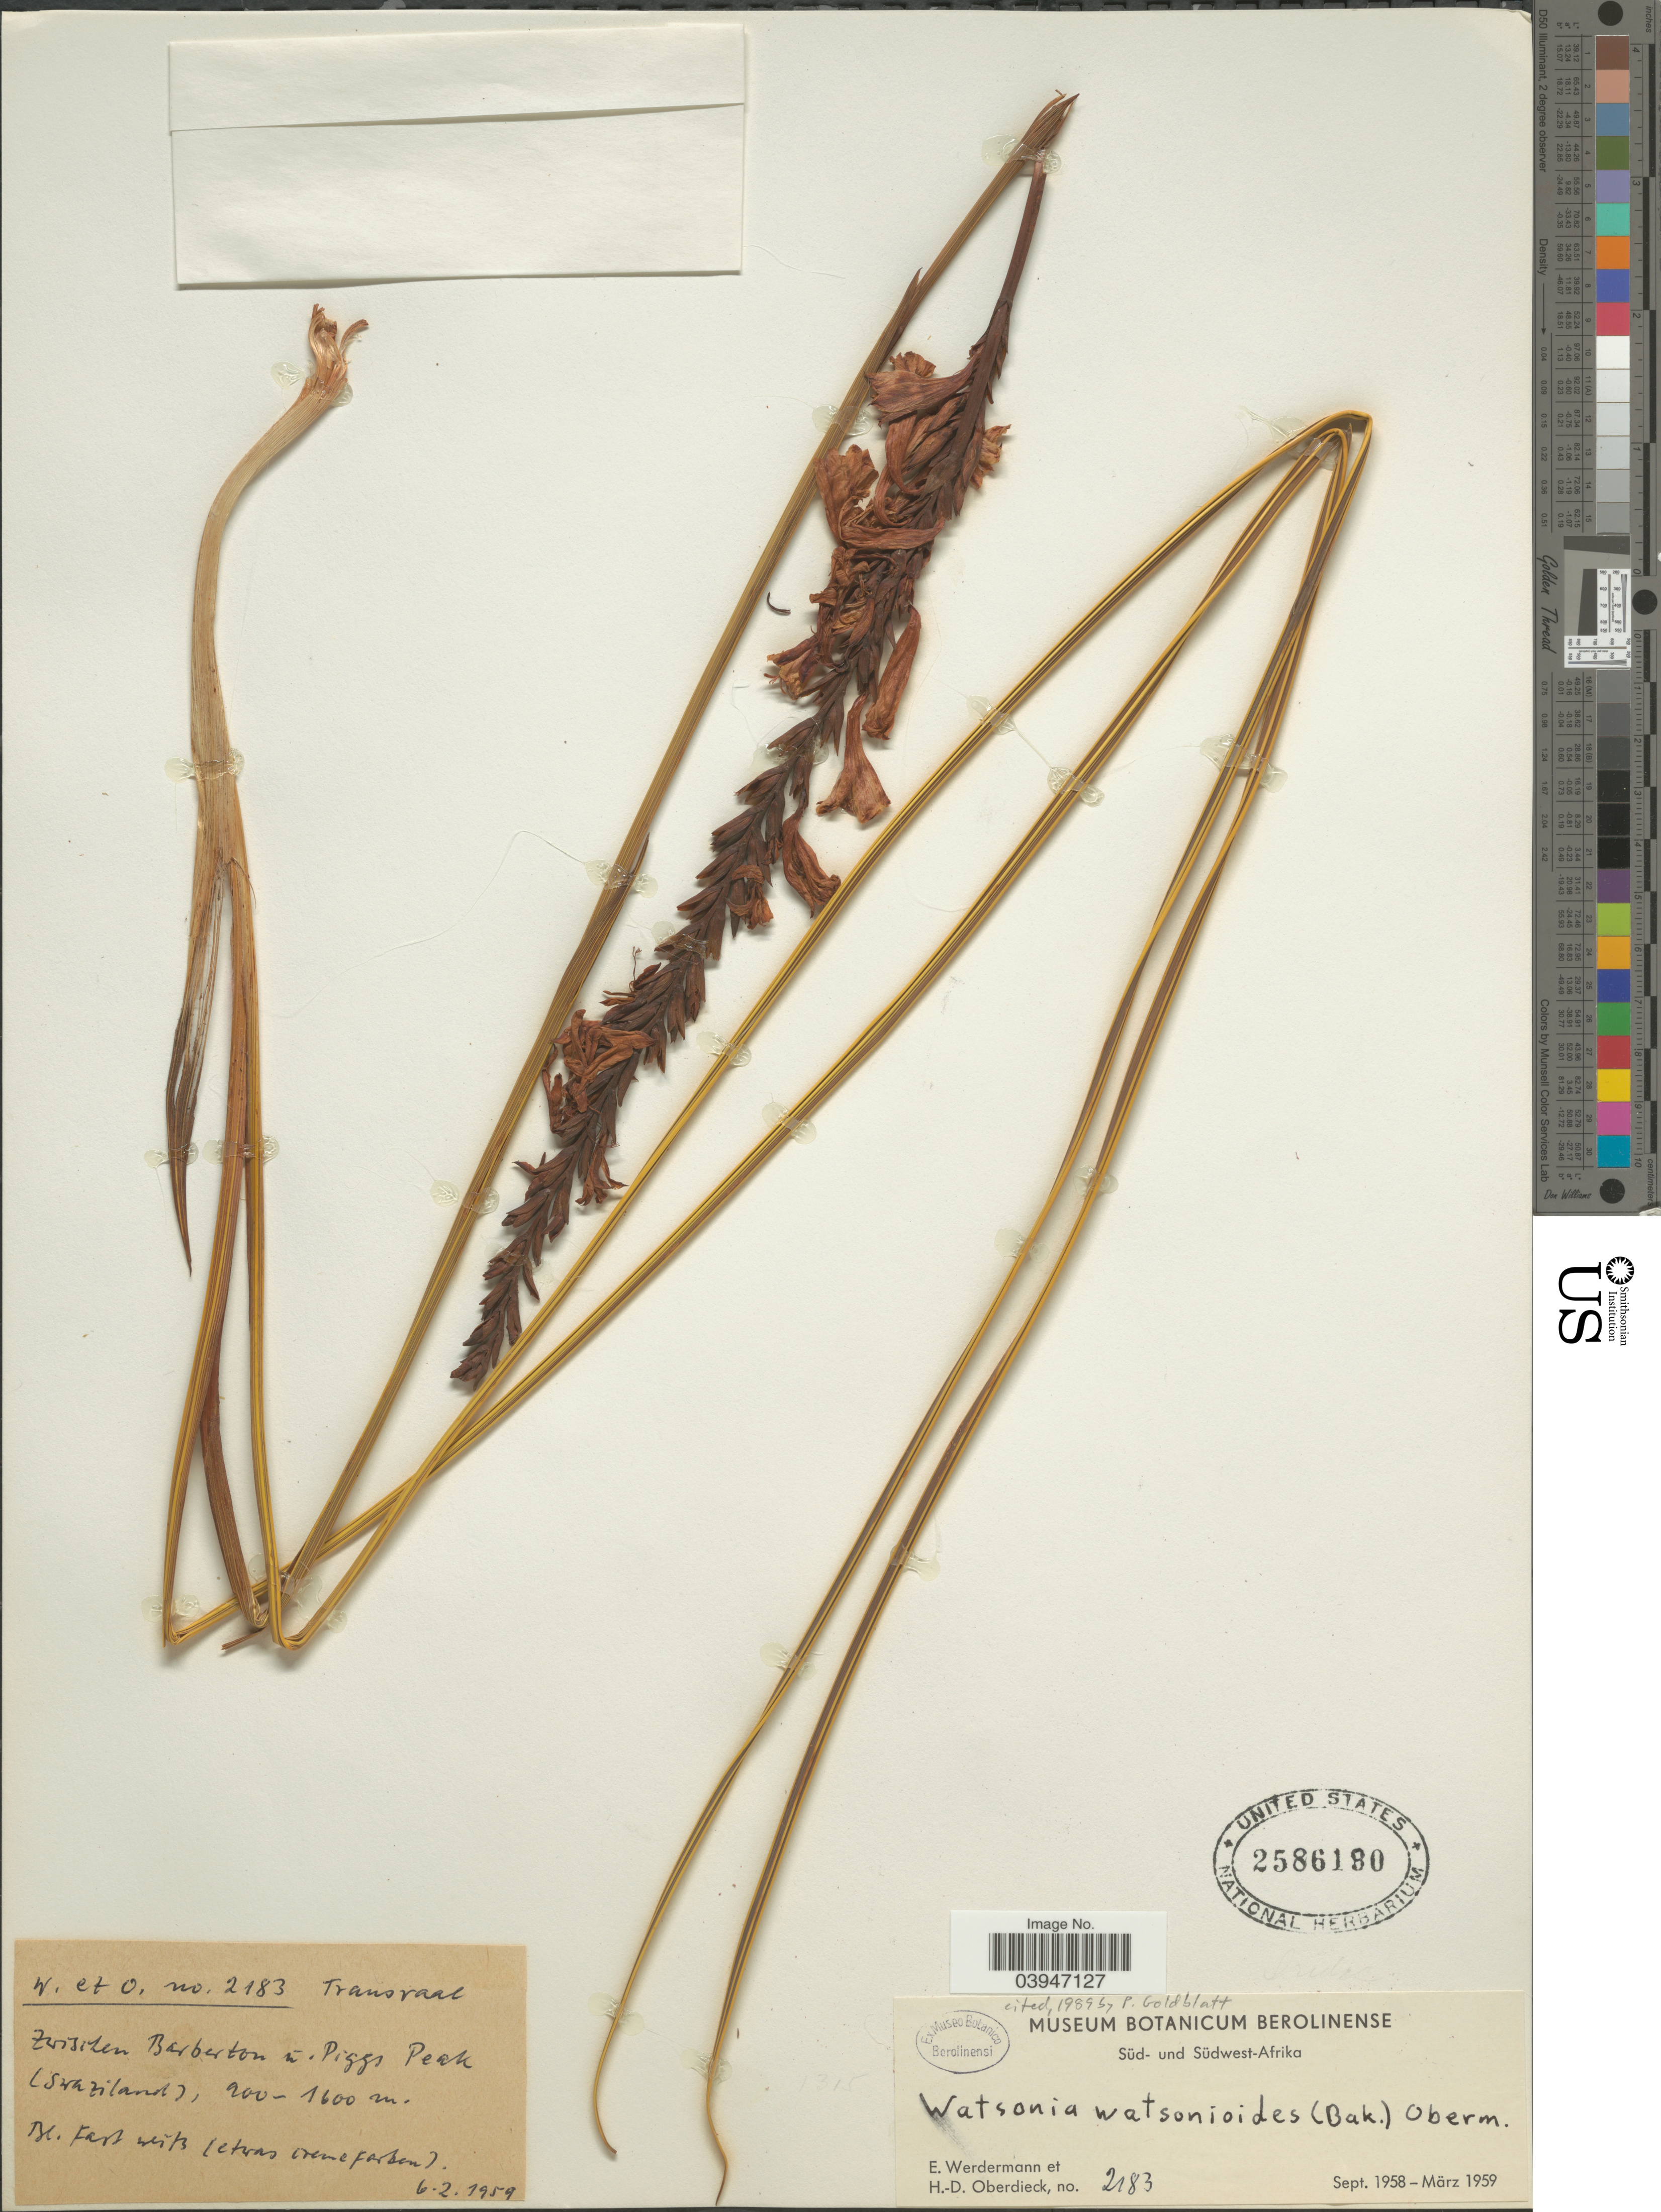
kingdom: Plantae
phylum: Tracheophyta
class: Liliopsida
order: Asparagales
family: Iridaceae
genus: Watsonia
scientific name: Watsonia watsonioides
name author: (Baker) Oberm.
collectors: E. Werdermann & H. Oberdieck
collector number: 2183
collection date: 1959-02-06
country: Eswatini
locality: Transvaal. Zwischen Barberton n. Piggs Peak.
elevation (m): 200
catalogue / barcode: US 2586180